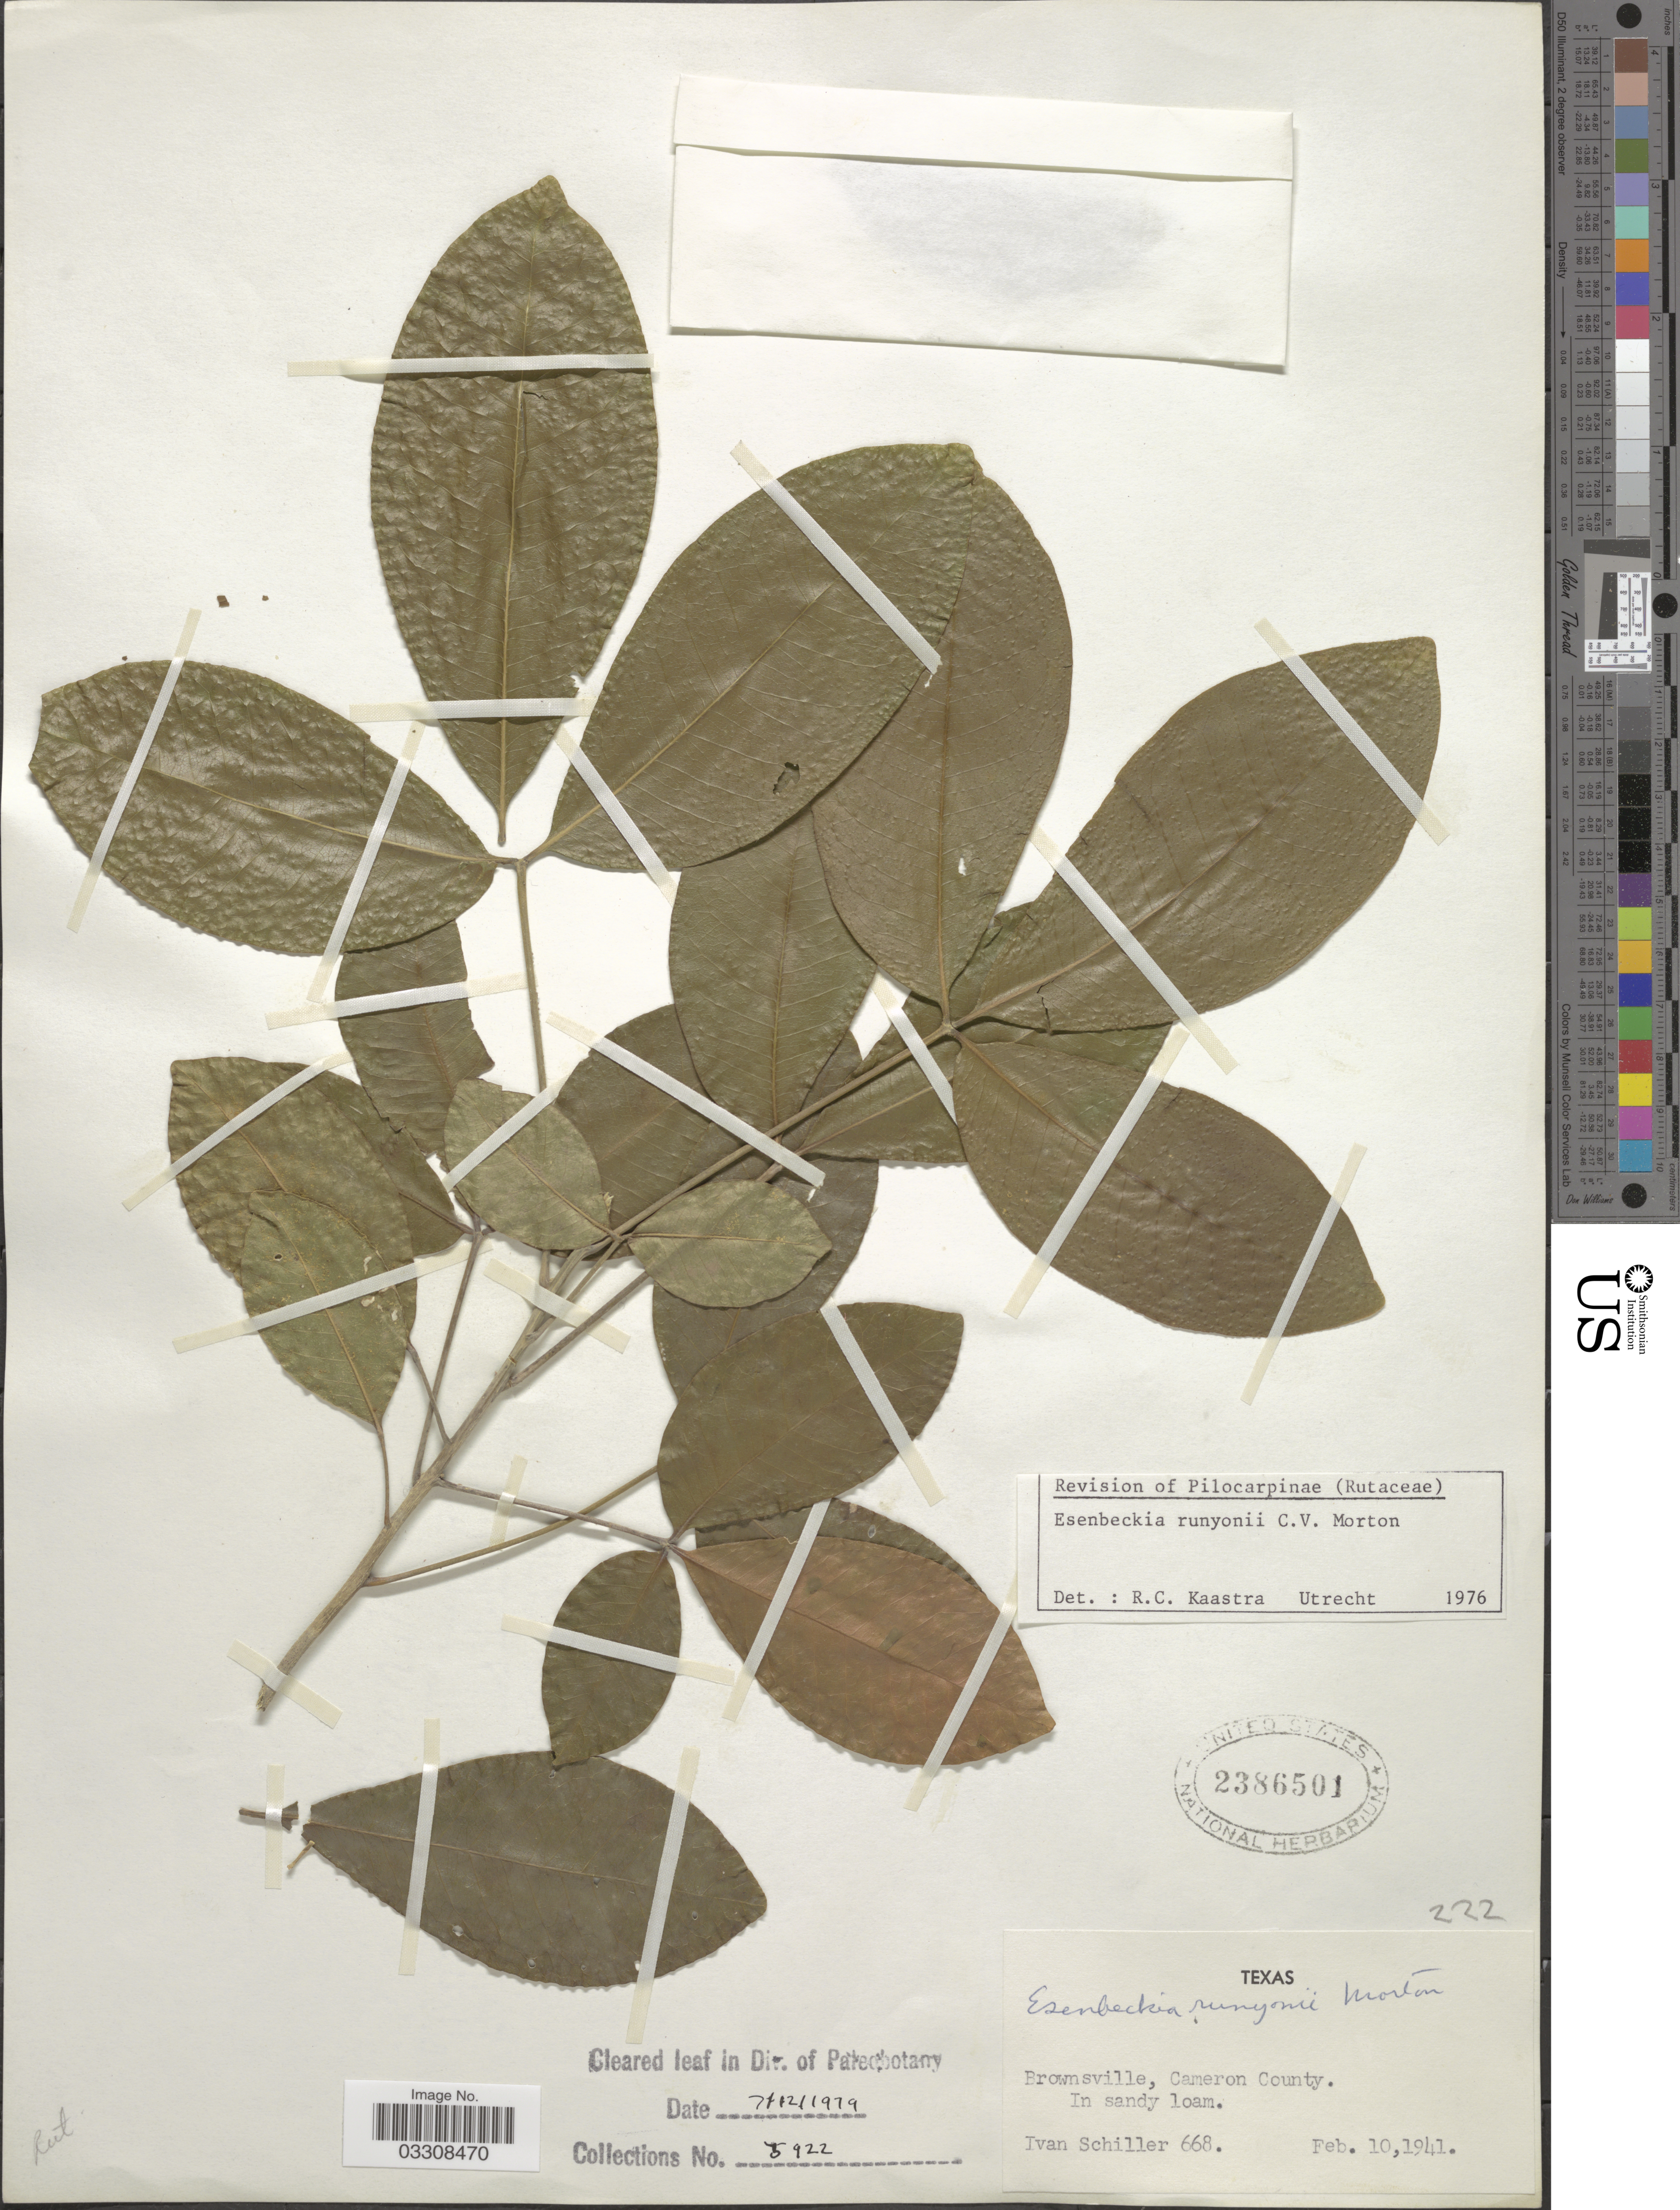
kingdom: Plantae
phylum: Tracheophyta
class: Magnoliopsida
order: Sapindales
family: Rutaceae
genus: Esenbeckia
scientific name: Esenbeckia runyonii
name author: C.V. Morton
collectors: I. Schiller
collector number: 668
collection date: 1941-02-10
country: United States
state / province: Texas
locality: Brownsville, Cameron County.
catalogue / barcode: US 2386501